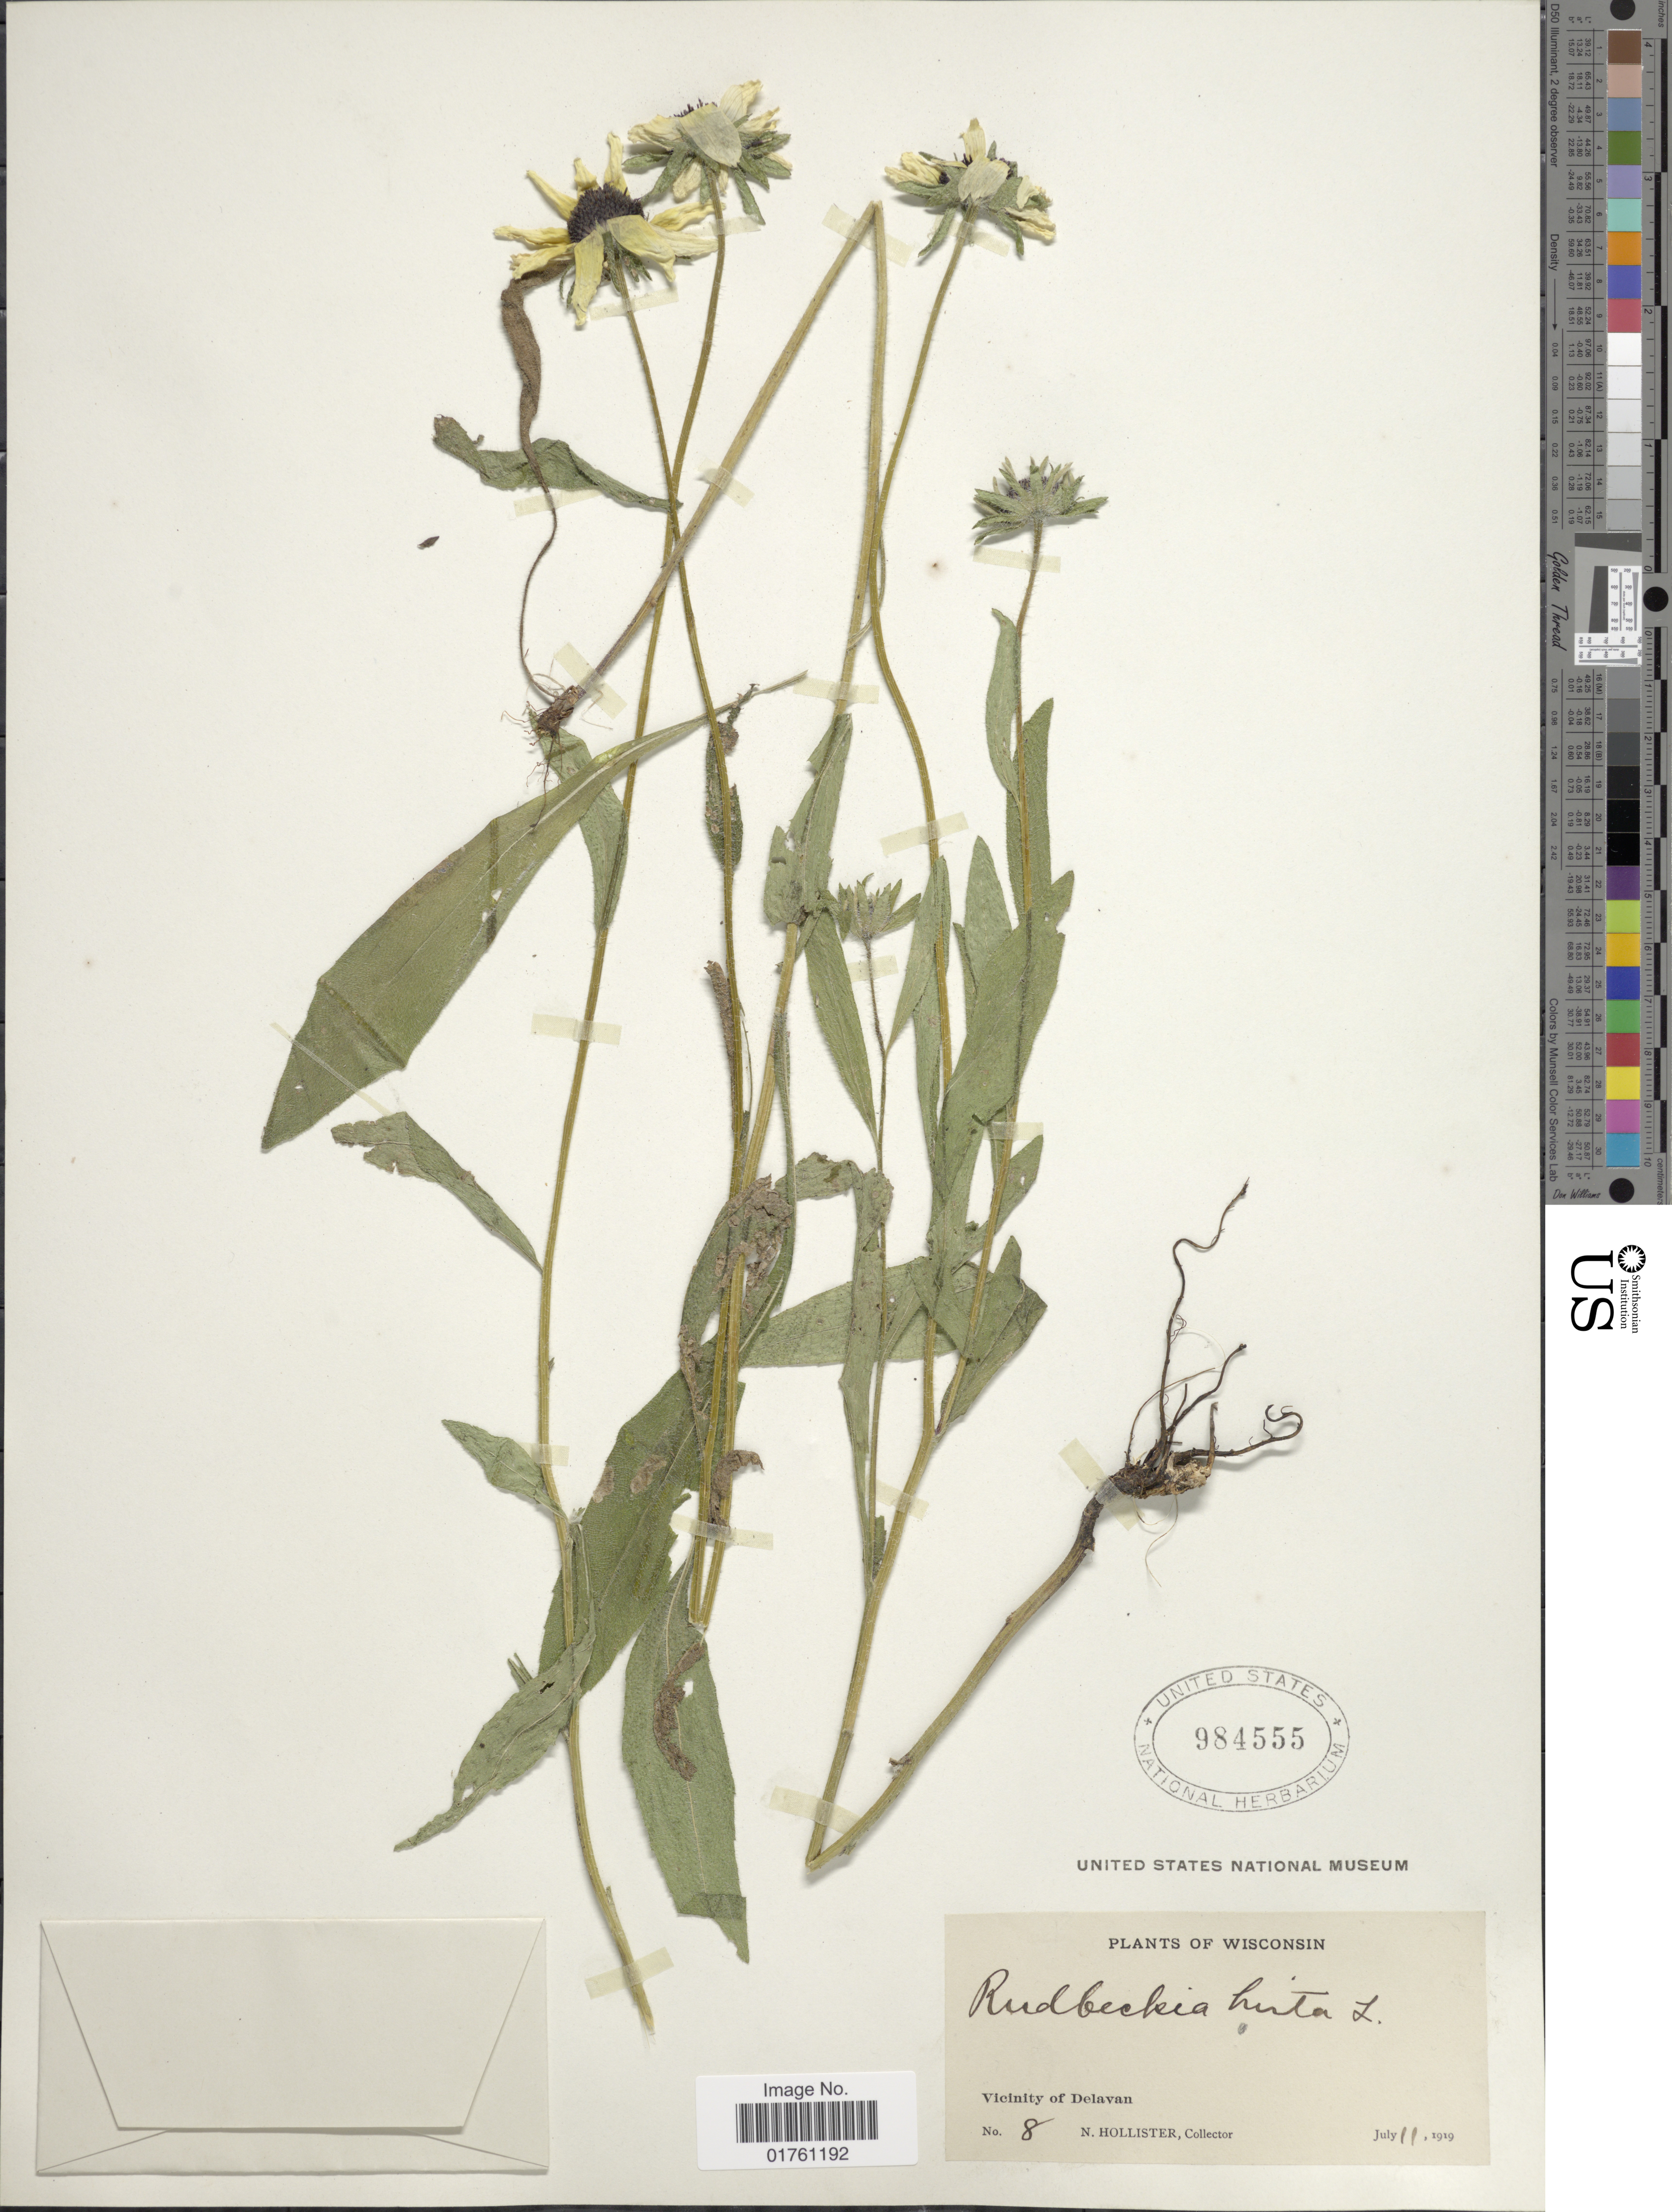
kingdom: Plantae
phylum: Tracheophyta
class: Magnoliopsida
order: Asterales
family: Asteraceae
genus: Rudbeckia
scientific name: Rudbeckia hirta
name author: L.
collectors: N. Hollister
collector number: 8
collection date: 1919-07-11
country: United States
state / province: Wisconsin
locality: Vicinity of Delavan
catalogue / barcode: US 984555